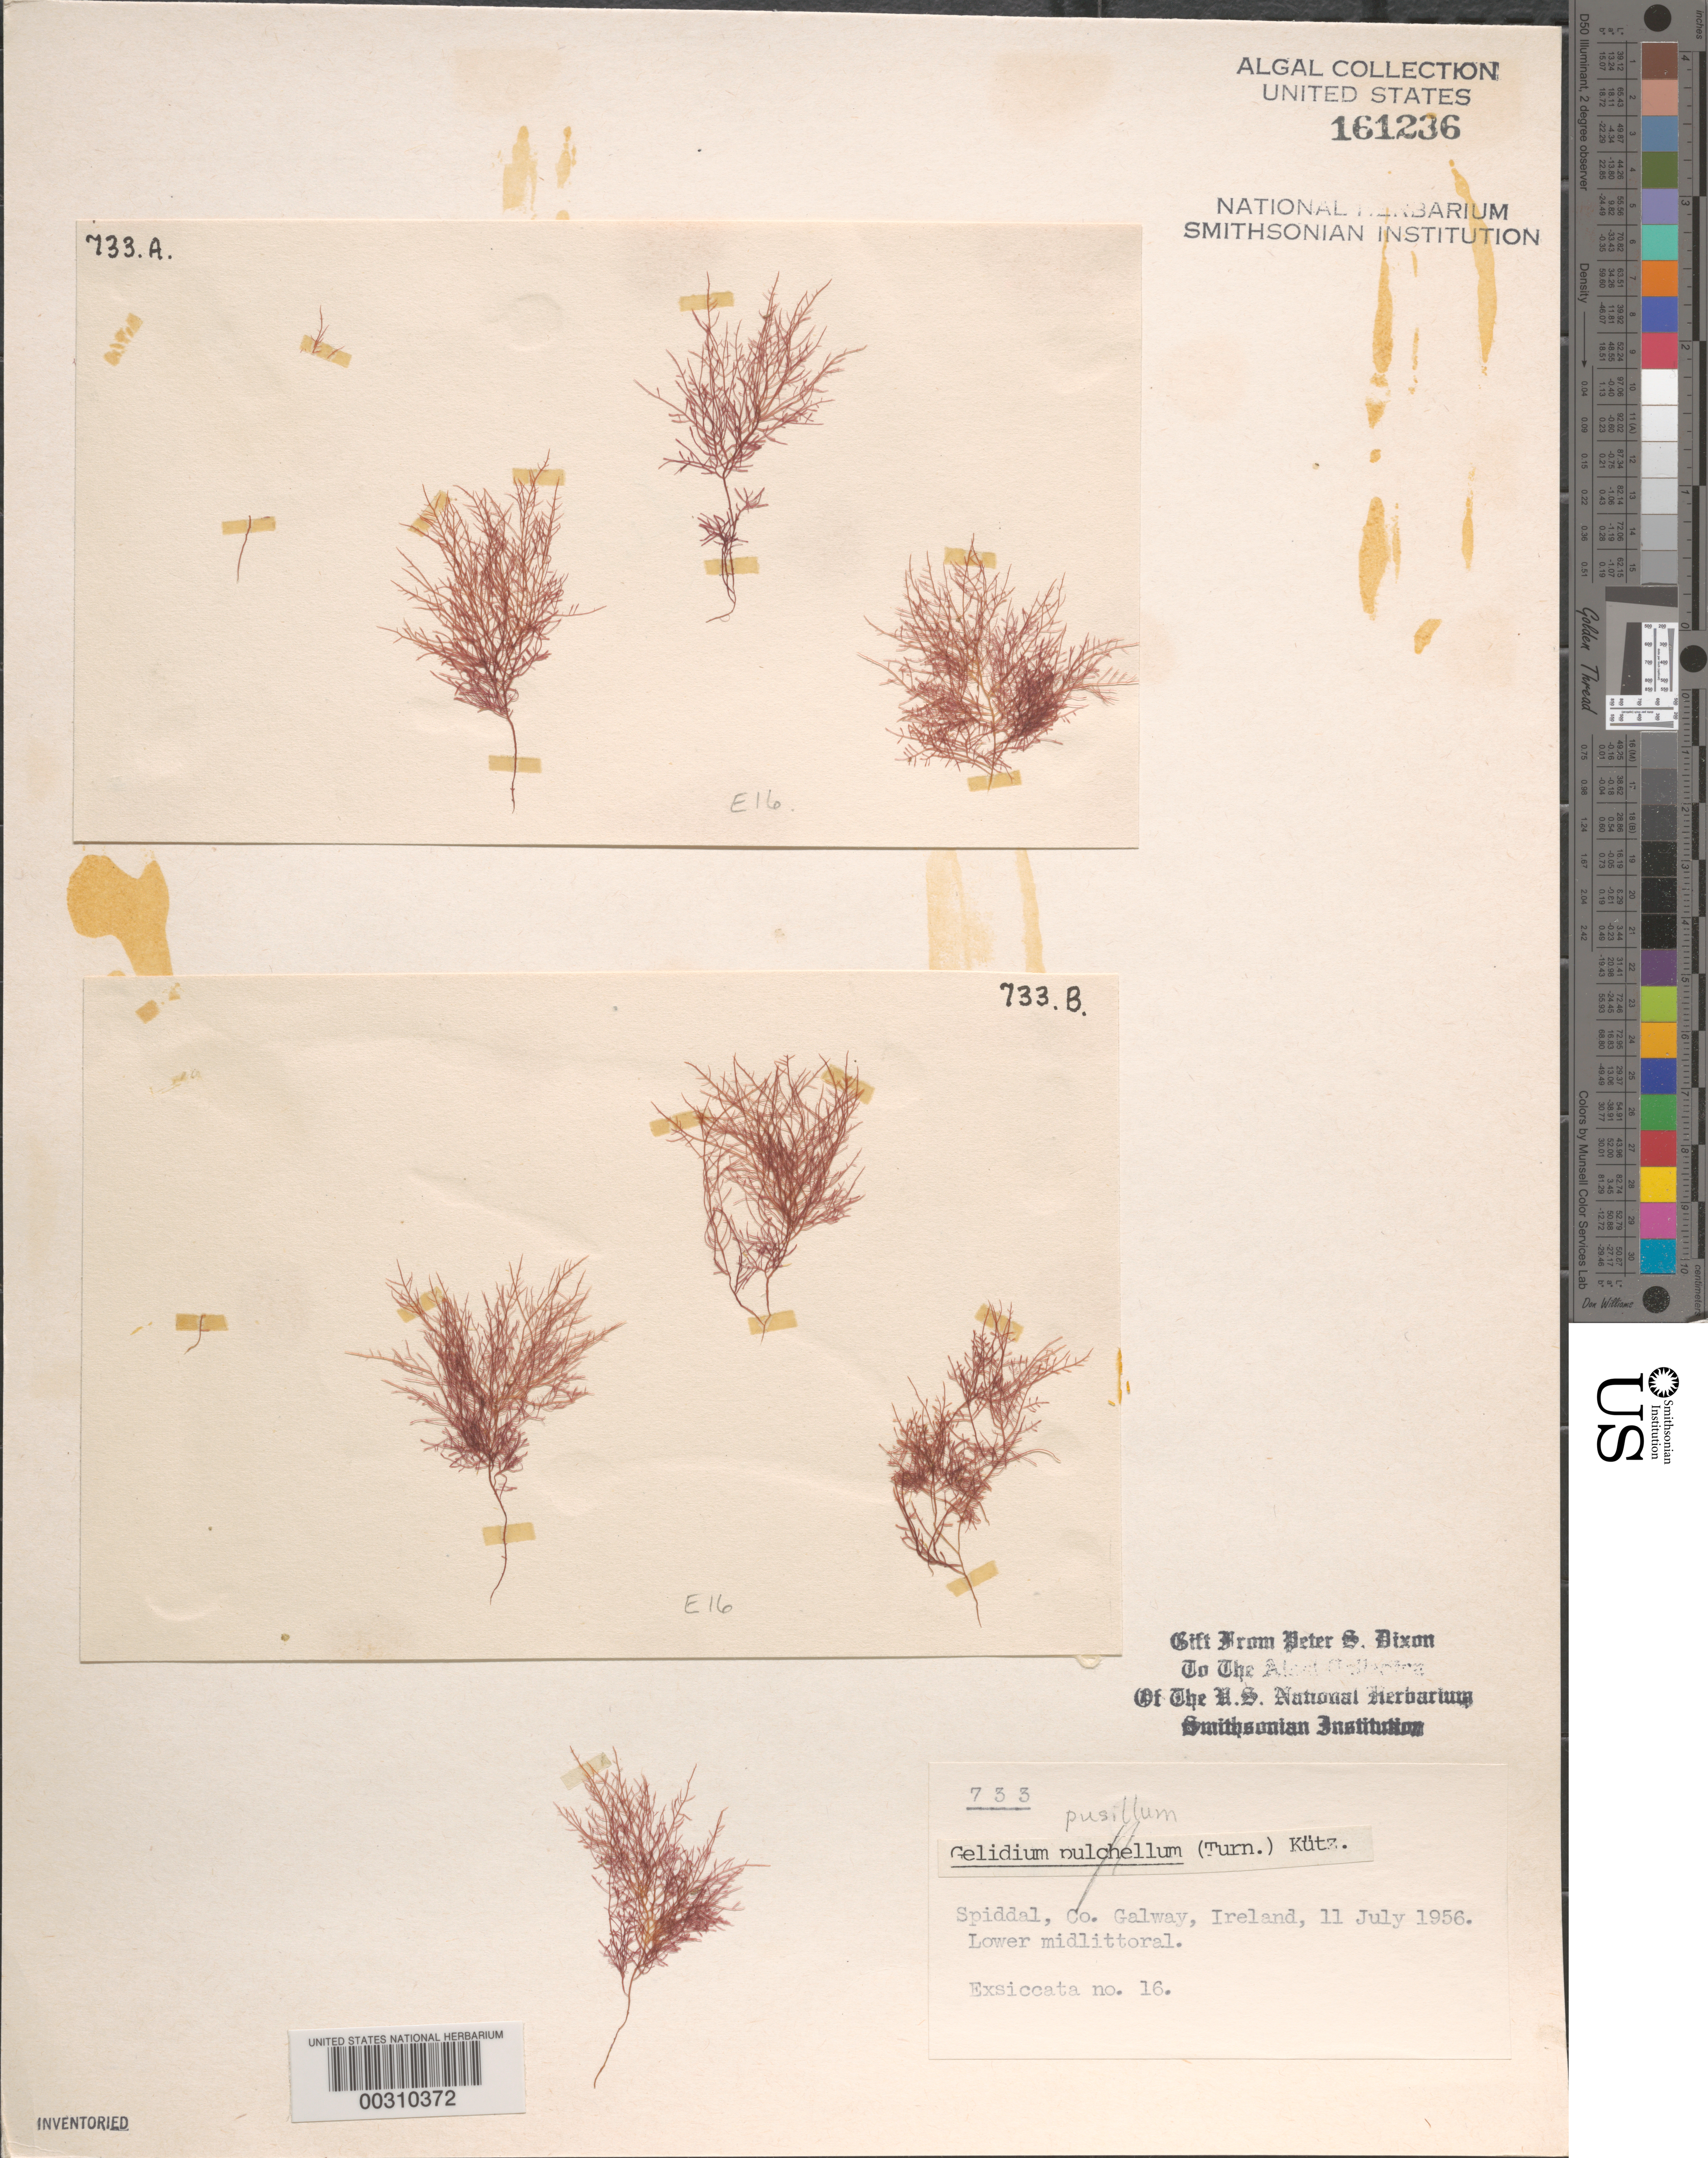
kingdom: Plantae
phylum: Rhodophyta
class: Florideophyceae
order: Gelidiales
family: Gelidiaceae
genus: Gelidium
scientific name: Gelidium pusillum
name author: (Stackh.) Le Jol.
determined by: Dixon, P. S.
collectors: P. S. Dixon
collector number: PSD 733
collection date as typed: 11 Jul 1956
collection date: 1956-07-11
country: Ireland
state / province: Connaught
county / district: Galway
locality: Spiddal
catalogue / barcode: US 161236